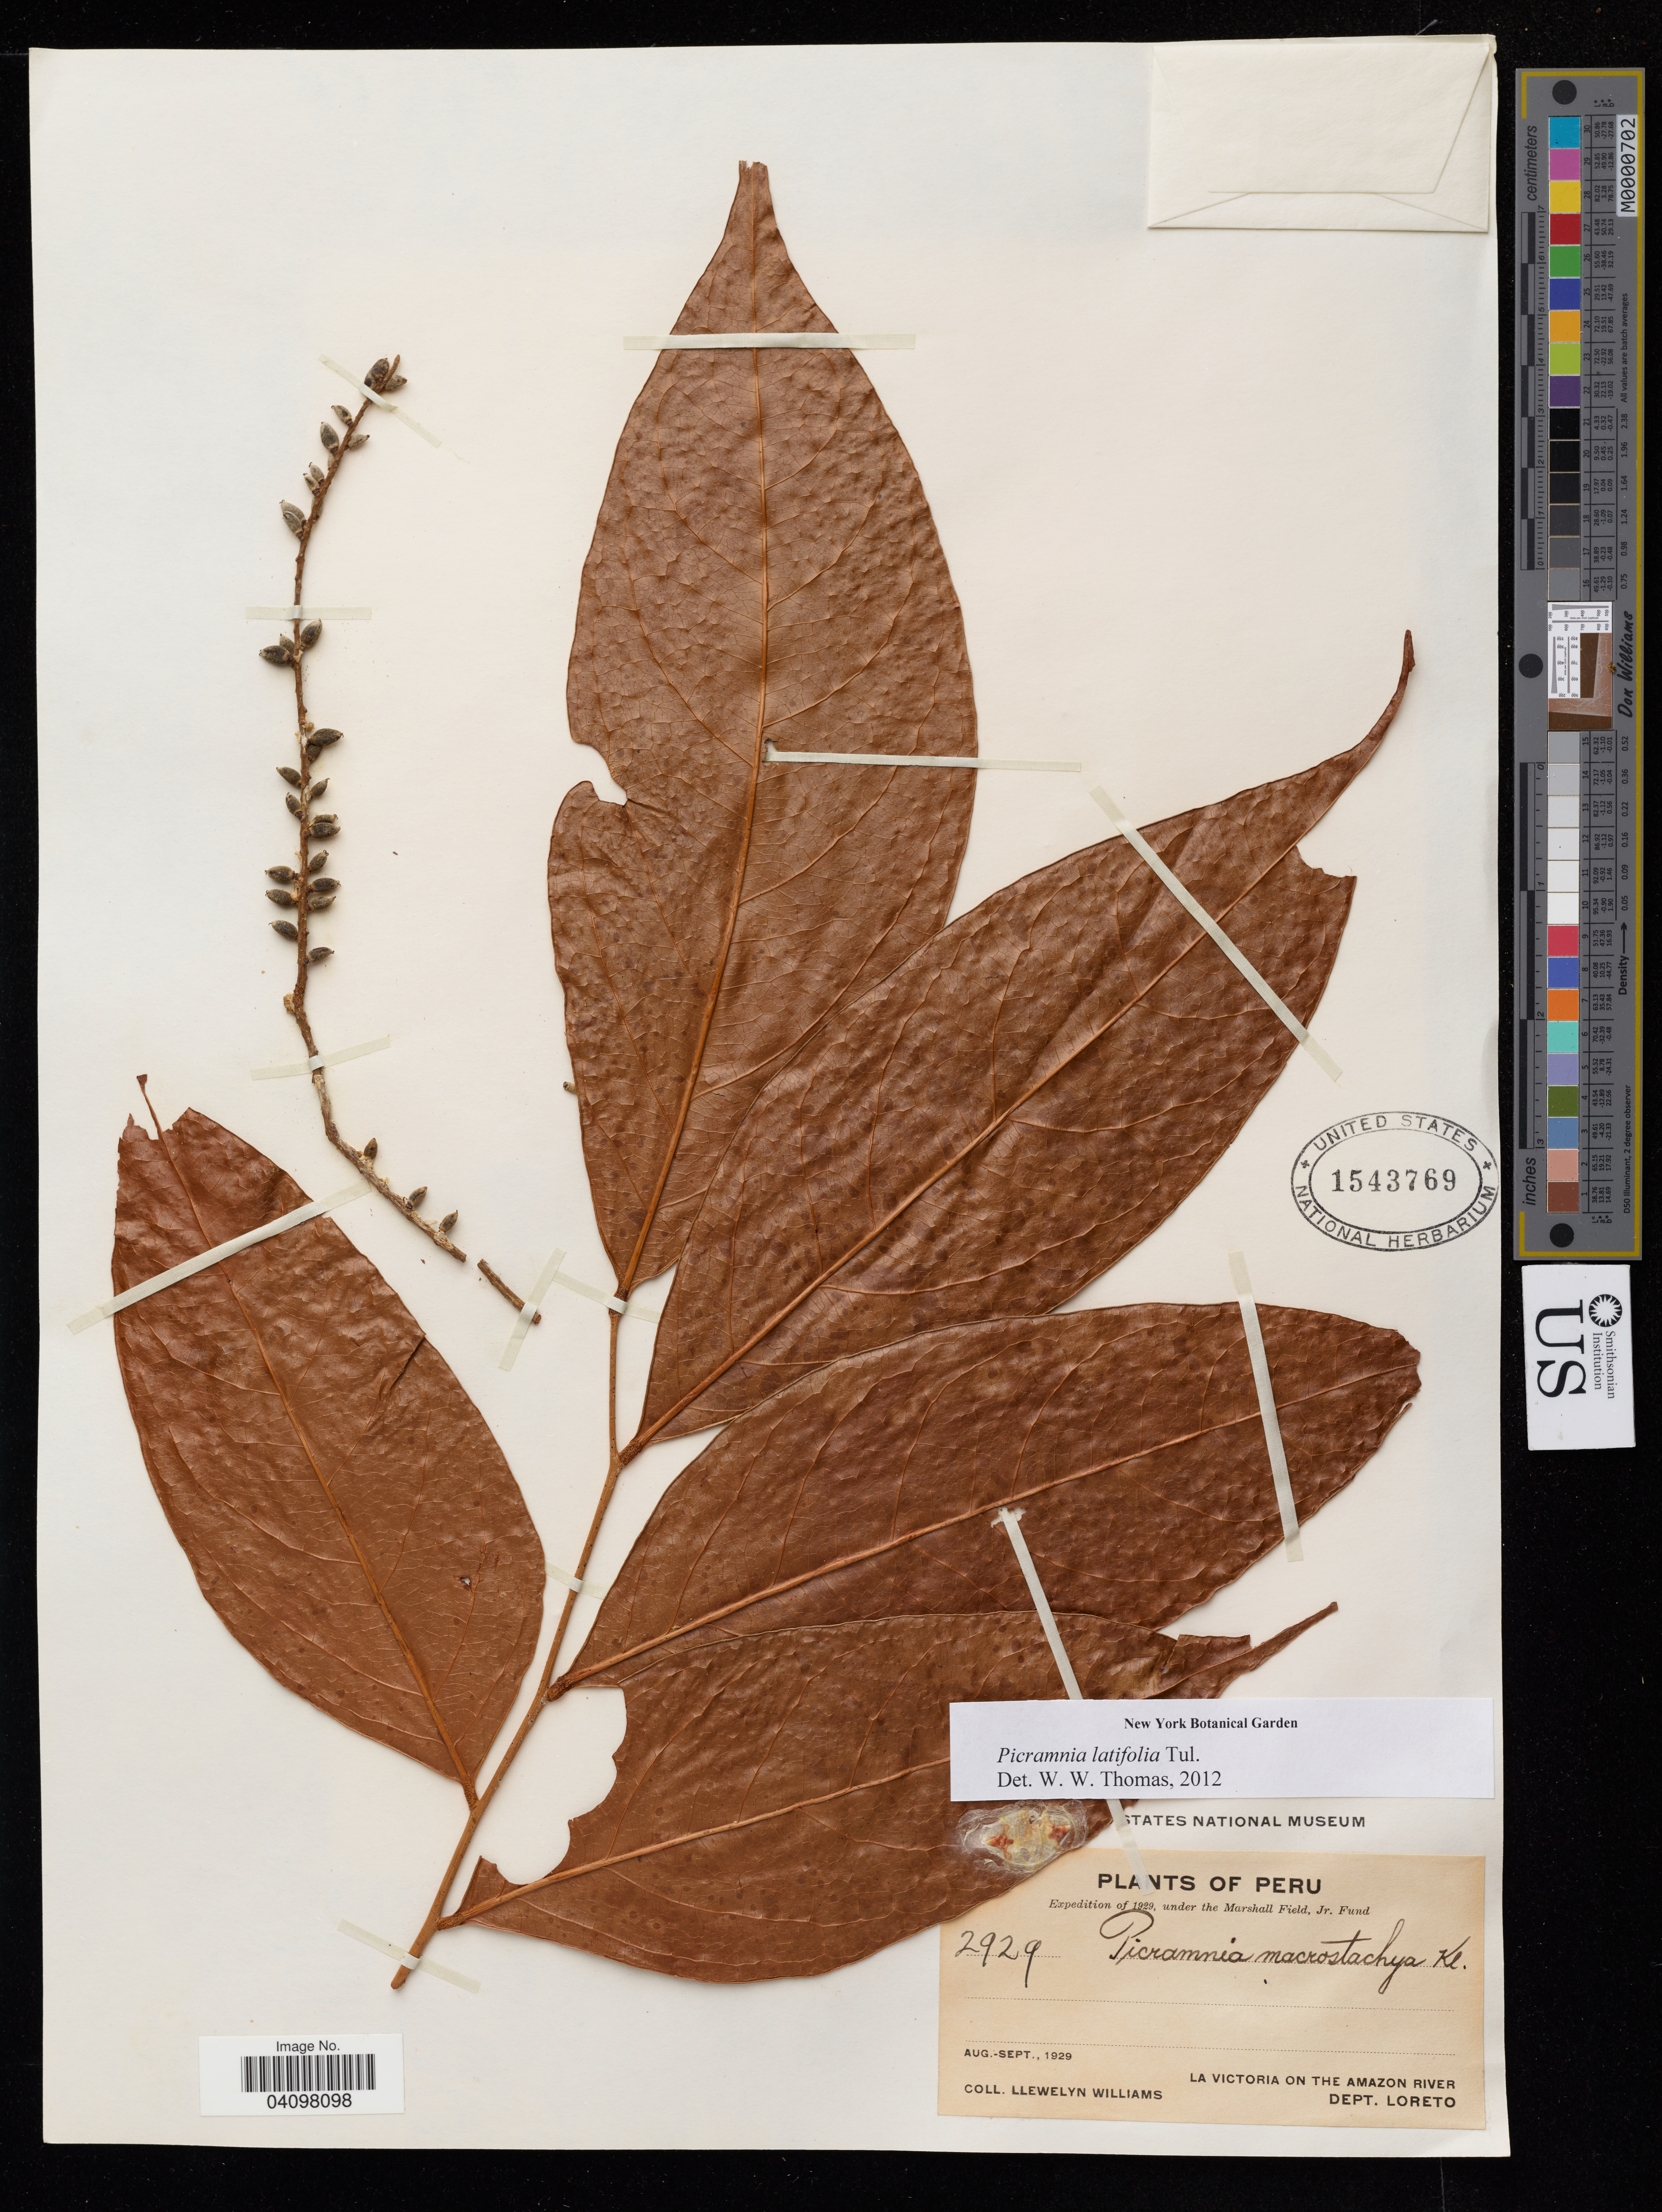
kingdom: Plantae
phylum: Tracheophyta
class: Magnoliopsida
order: Picramniales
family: Picramniaceae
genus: Picramnia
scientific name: Picramnia latifolia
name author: Tul.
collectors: Ll. Williams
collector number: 2929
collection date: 1929-08/1929-09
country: Peru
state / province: Loreto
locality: La Victoria on the Amazon River.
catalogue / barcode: US 1543769